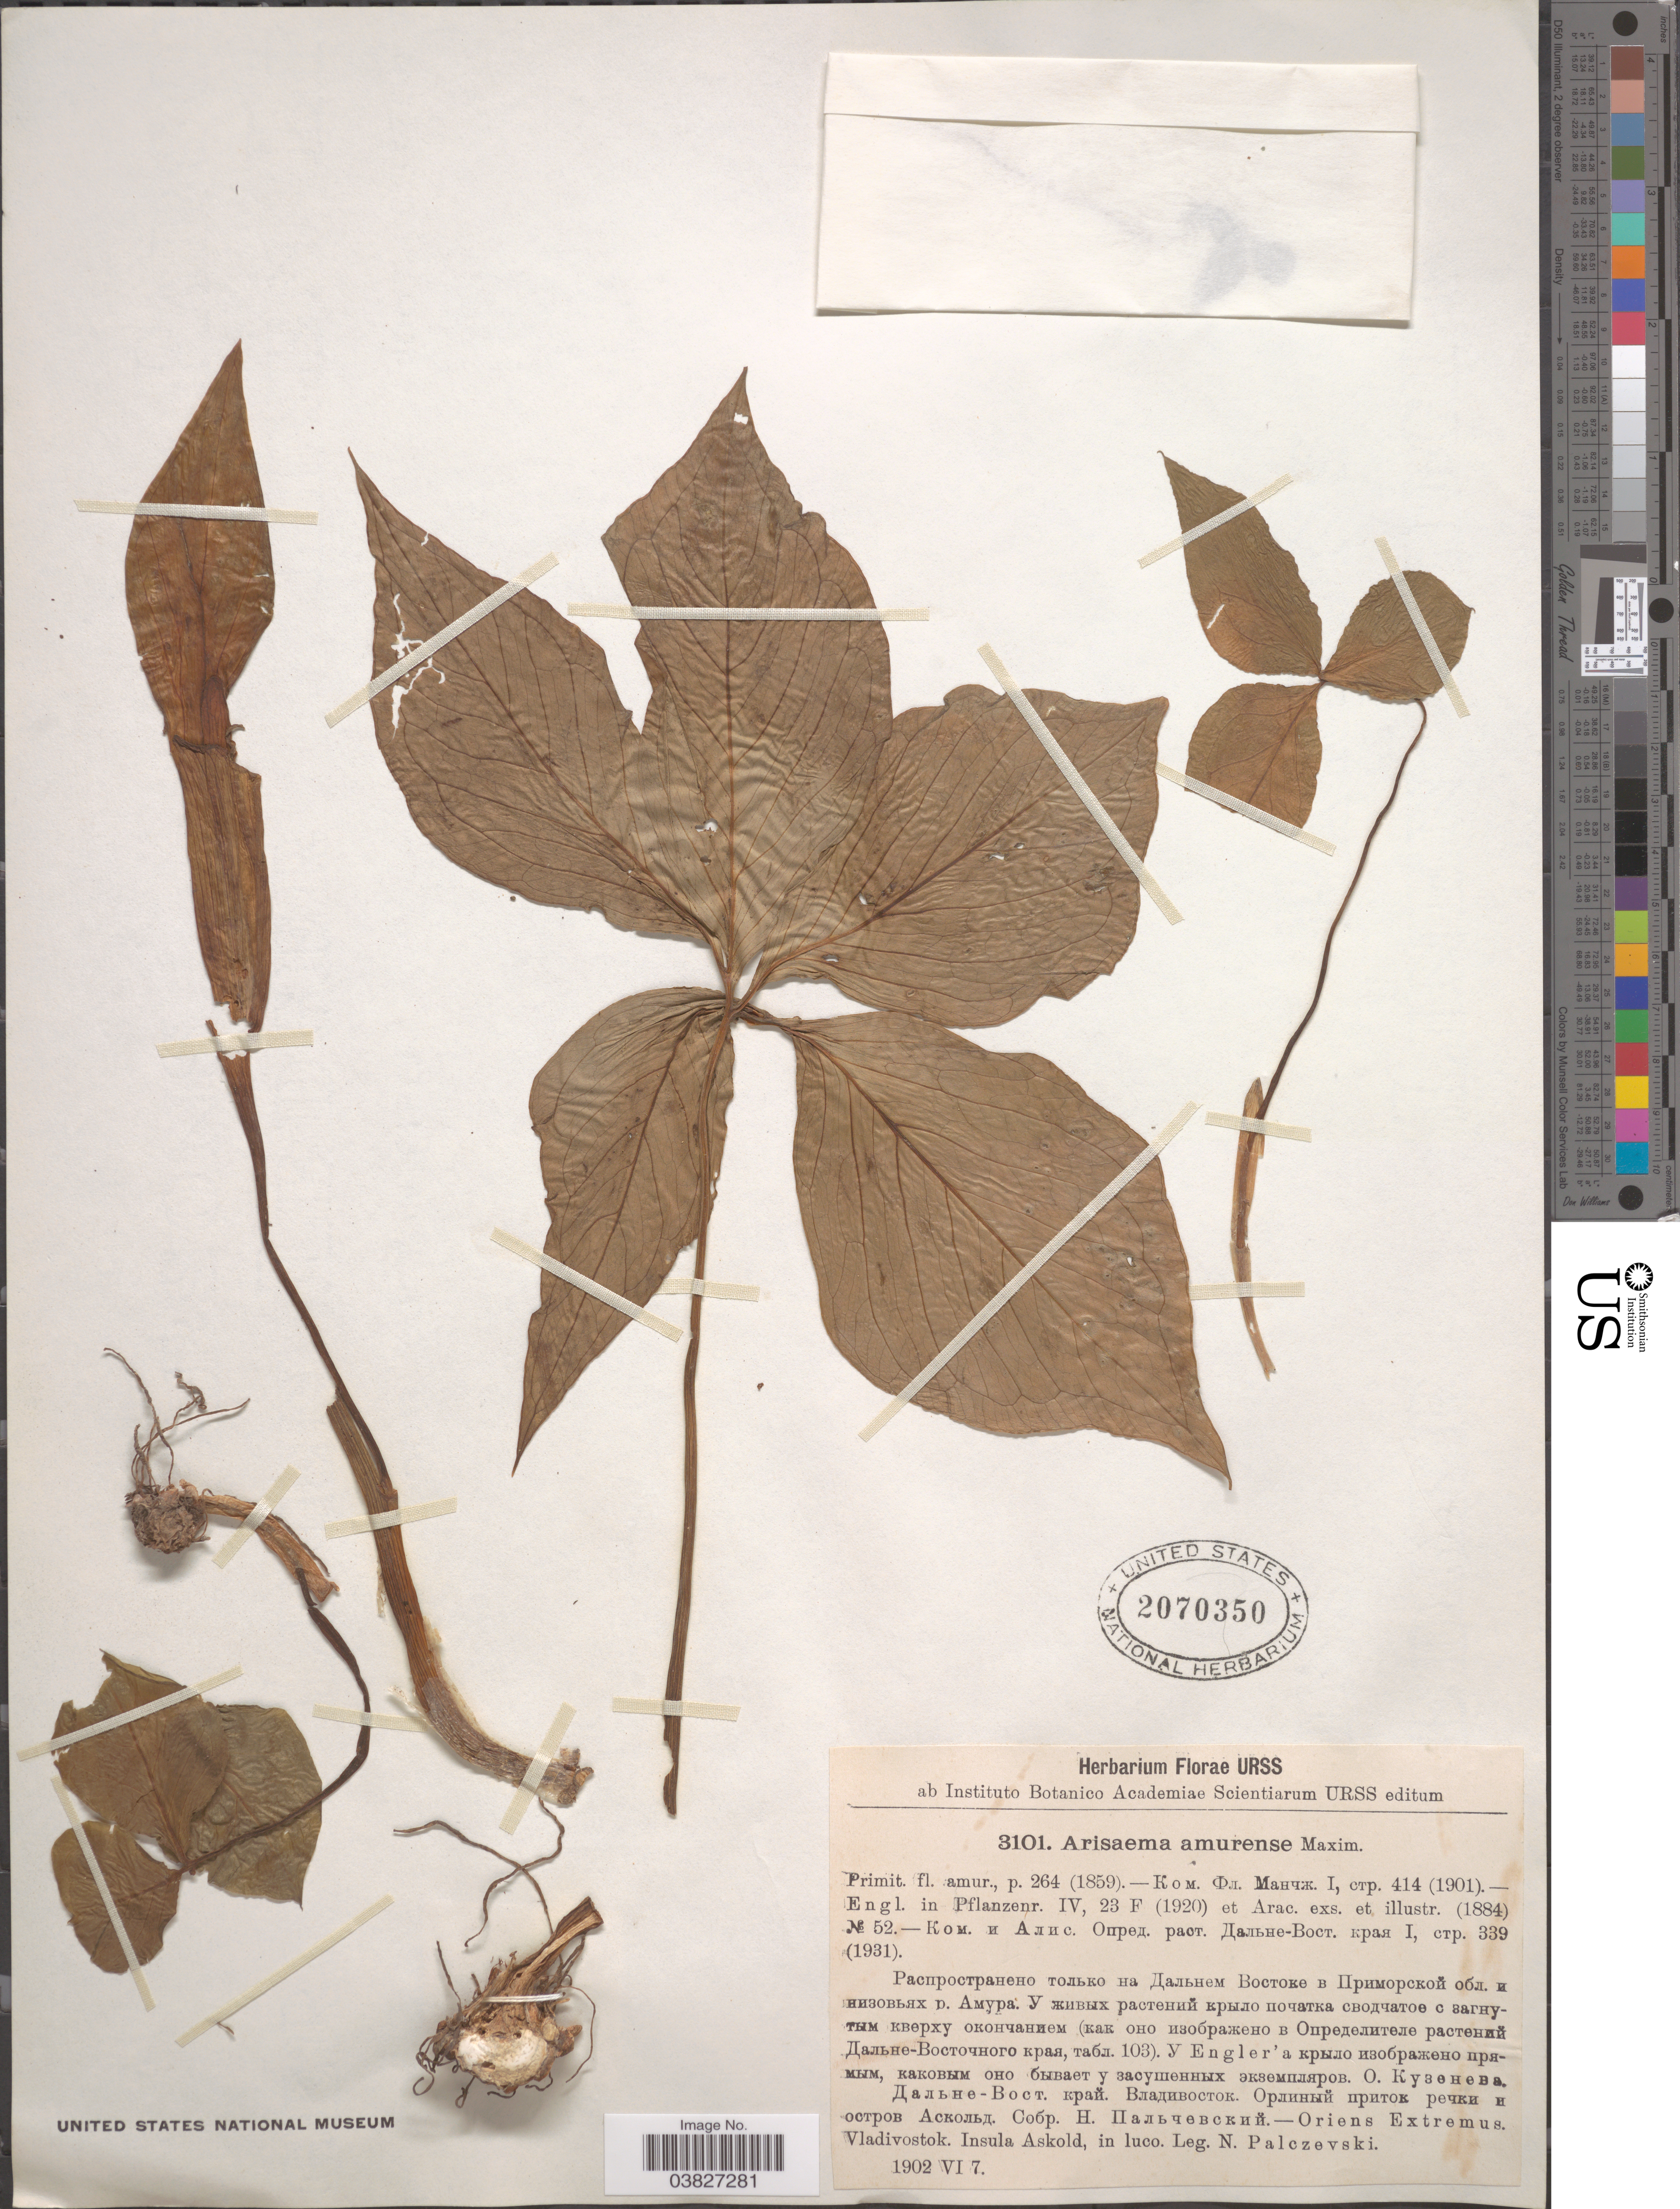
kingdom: Plantae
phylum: Tracheophyta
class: Liliopsida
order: Alismatales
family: Araceae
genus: Arisaema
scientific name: Arisaema amurense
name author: Maxim.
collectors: N. Palczevski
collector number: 3101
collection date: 1902-06-07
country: Russian Federation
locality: Oriens Extremus. Vladivostok. Insula Askold, in luco.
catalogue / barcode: US 2070350